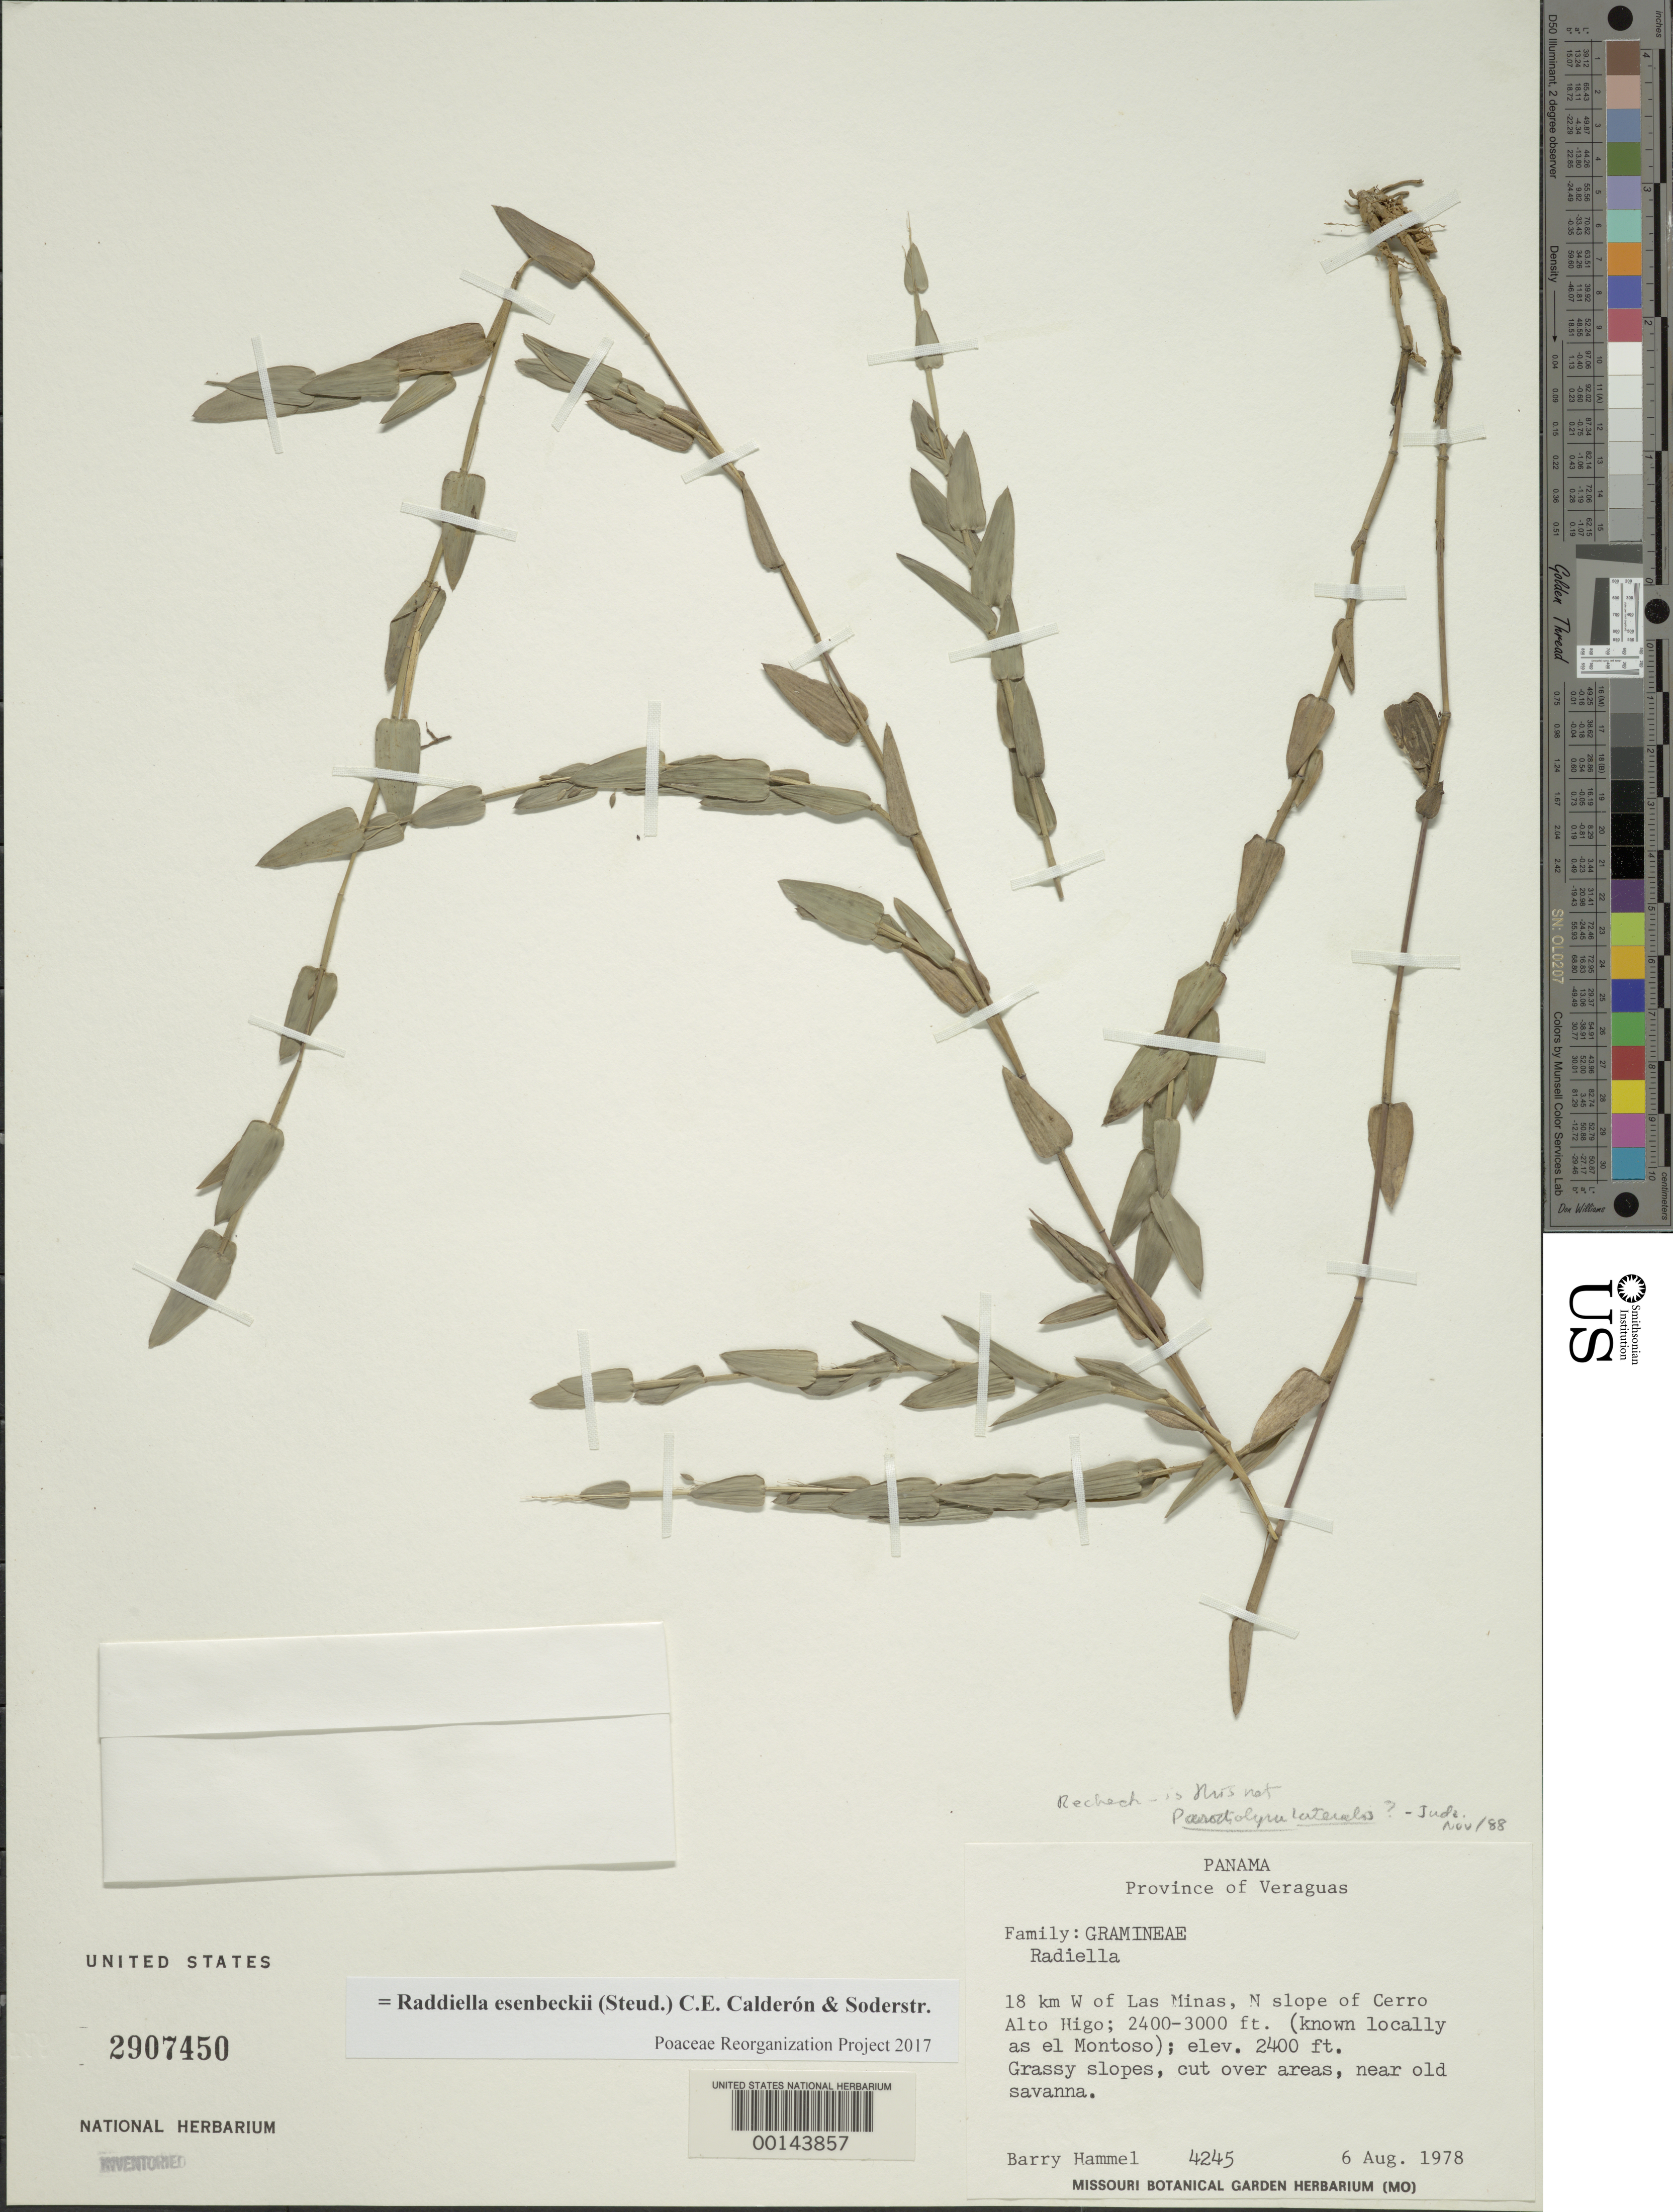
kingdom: Plantae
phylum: Tracheophyta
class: Liliopsida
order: Poales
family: Poaceae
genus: Raddiella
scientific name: Raddiella esenbeckii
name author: (Steud.) C. E. Calderón & Soderstr.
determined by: Poaceae Reorganization Project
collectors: B. Hammel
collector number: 4245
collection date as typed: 06 Aug 1978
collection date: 1978-08-06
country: Panama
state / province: Veraguas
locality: Las Minas, Cerro Alto Higo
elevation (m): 732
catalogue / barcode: US 2907450